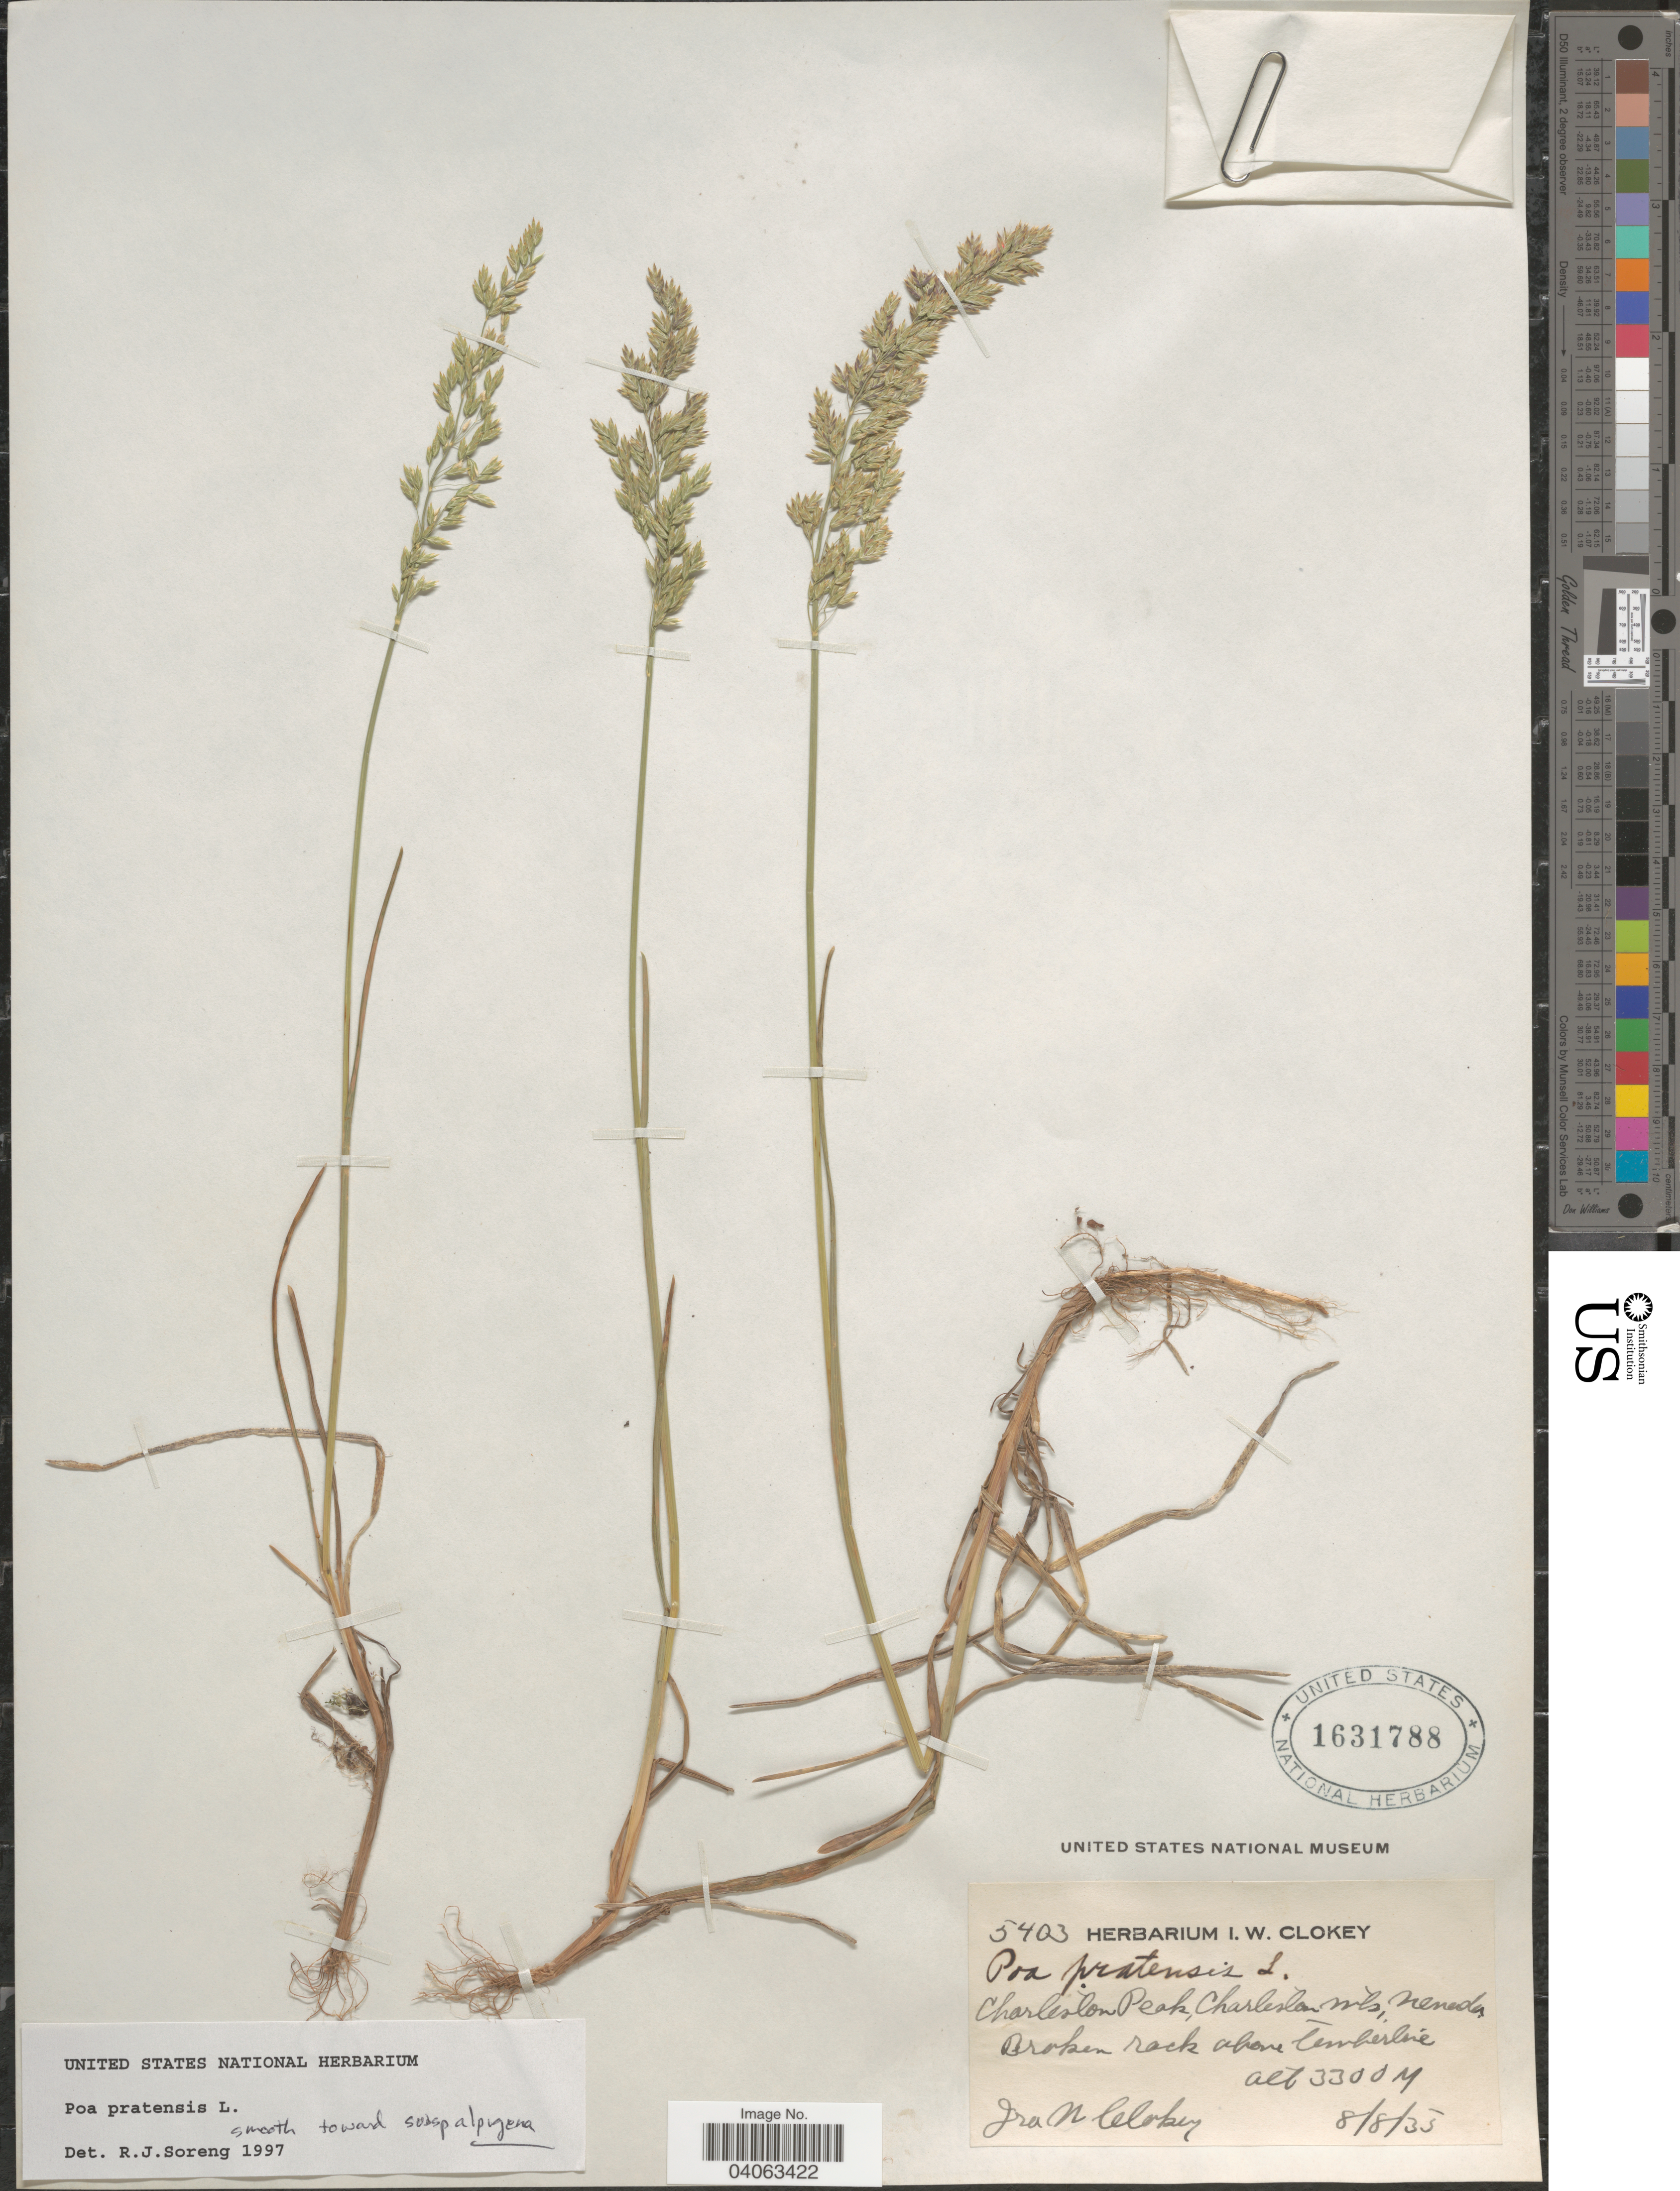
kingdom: Plantae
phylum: Tracheophyta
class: Liliopsida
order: Poales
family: Poaceae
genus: Poa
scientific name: Poa pratensis subsp. alpigena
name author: (Lindm.) Hiitonen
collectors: I. W. Clokey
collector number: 5403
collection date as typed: Transcribed d/m/y: 8/8/35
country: United States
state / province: Nevada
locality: Charleston Peak, Charleston Mts.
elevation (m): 3300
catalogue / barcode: US 1631788